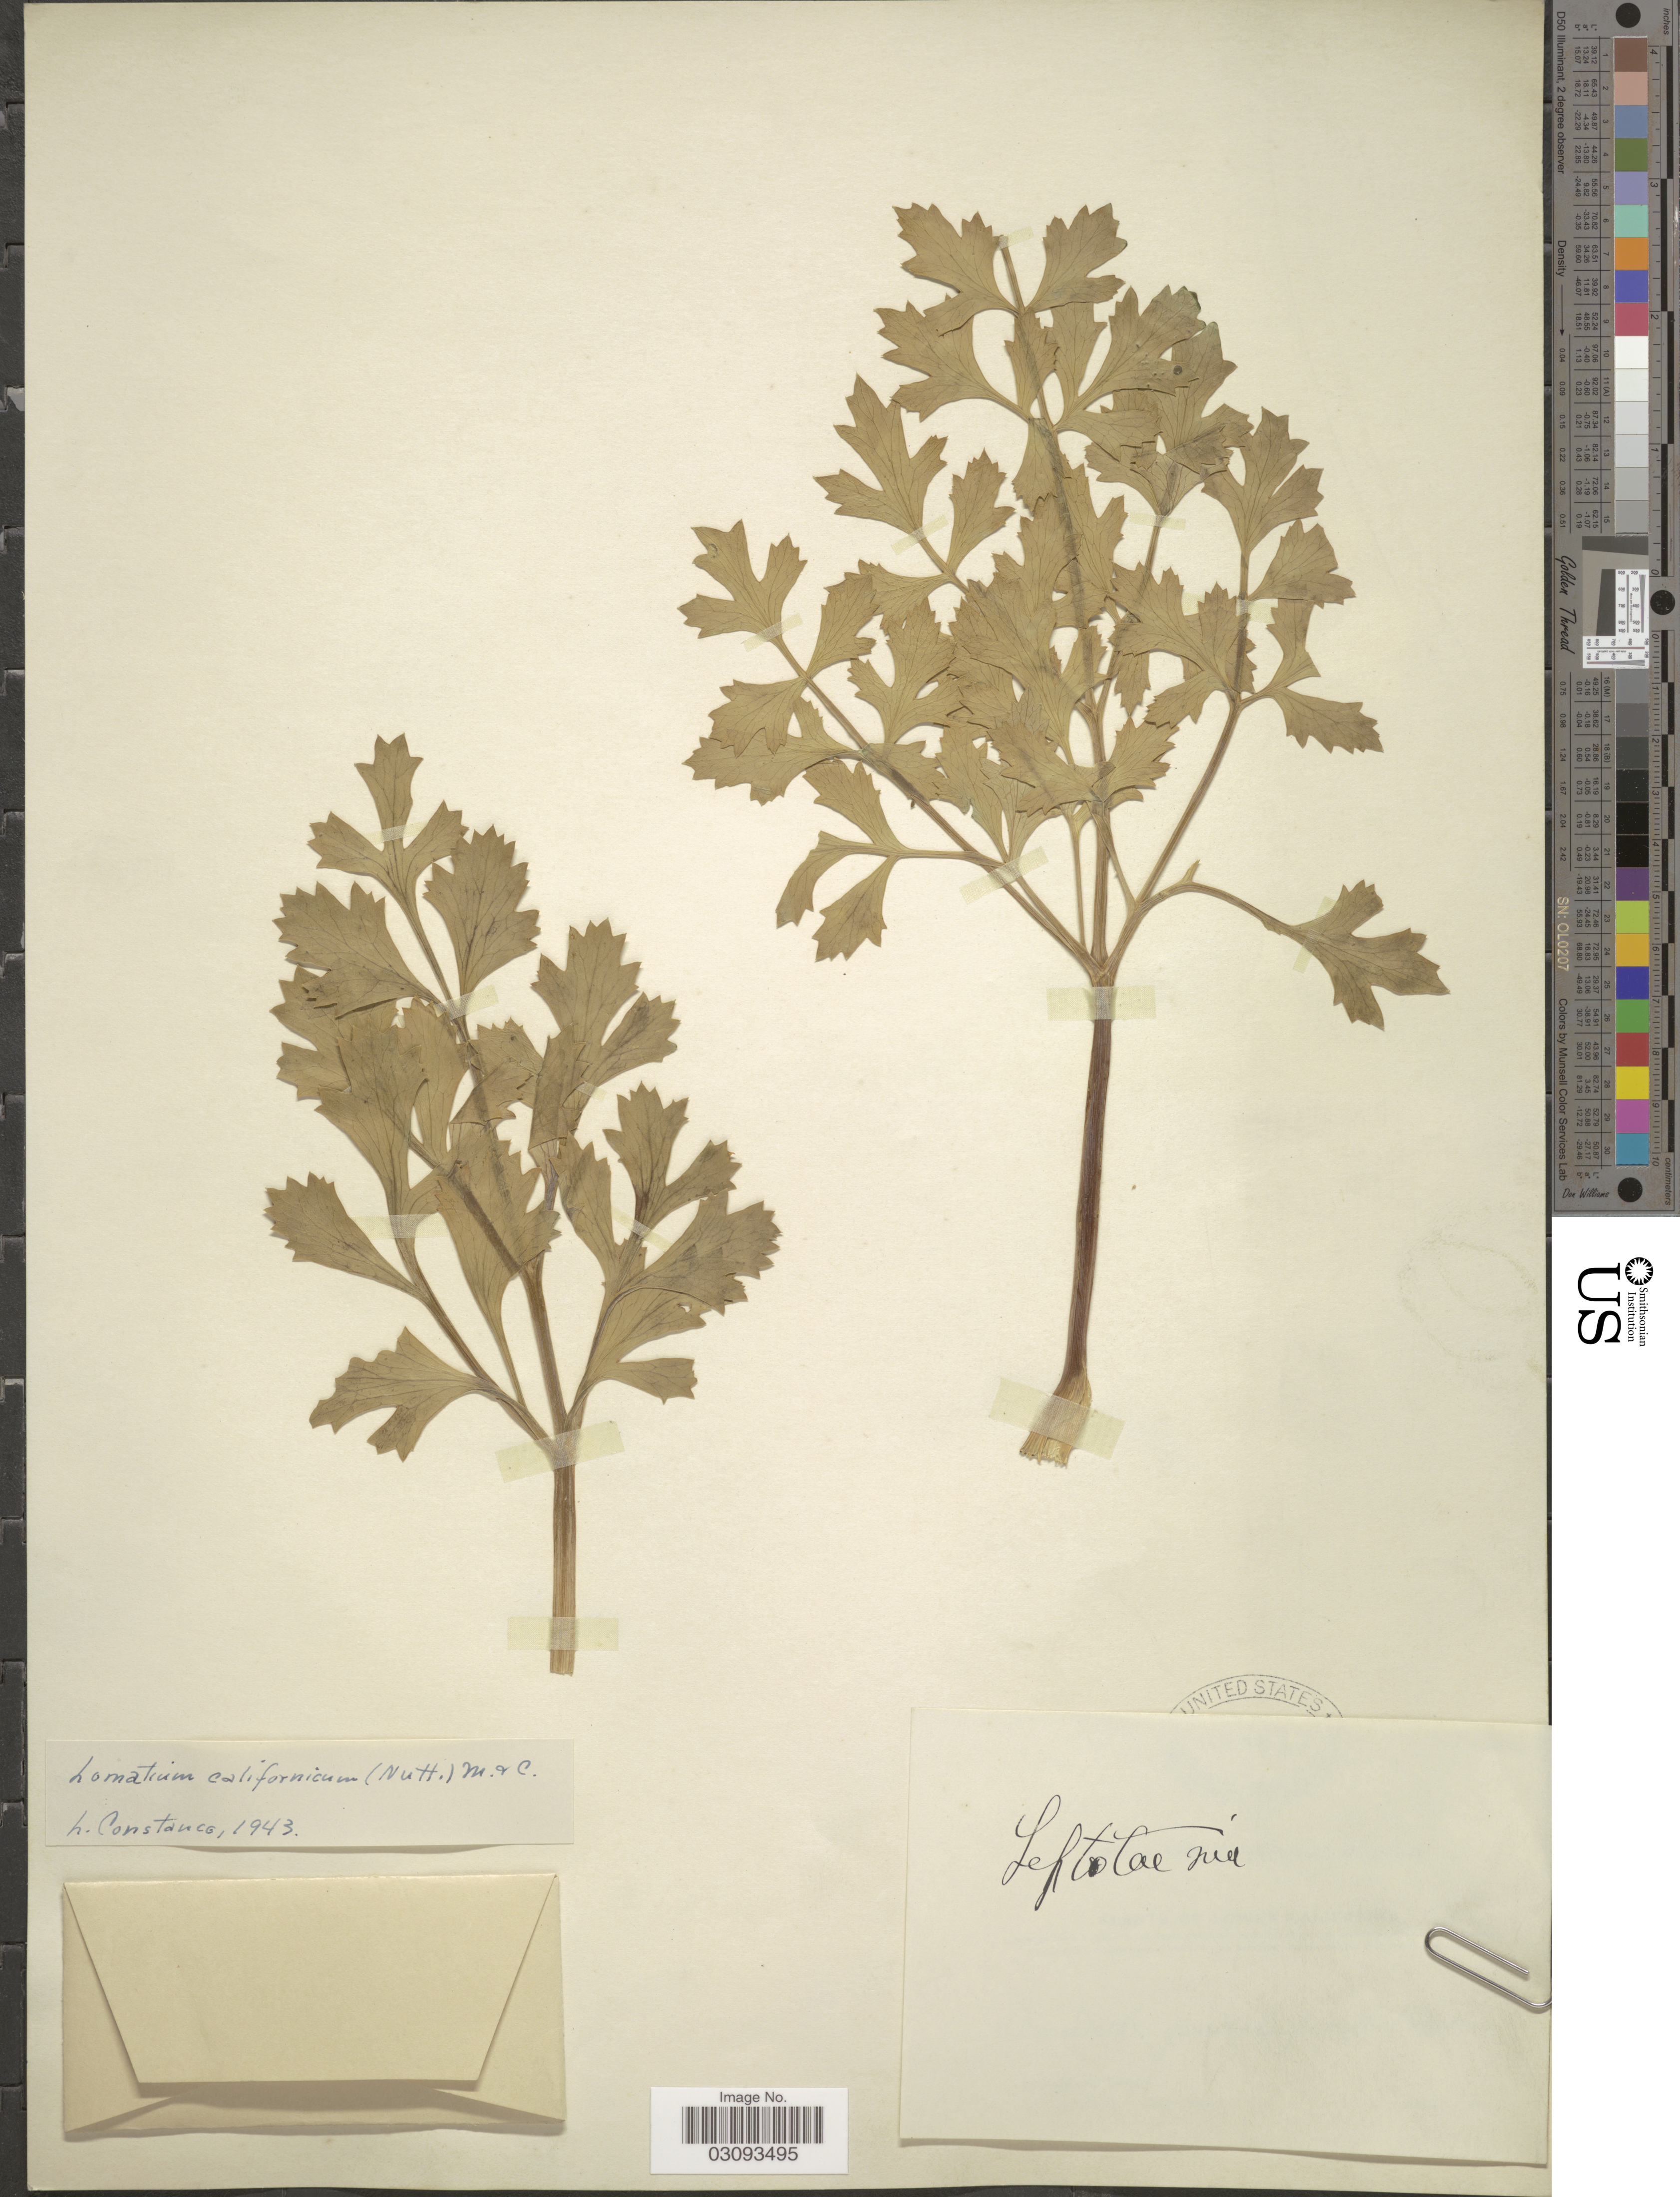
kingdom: Plantae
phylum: Tracheophyta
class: Magnoliopsida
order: Apiales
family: Apiaceae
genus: Lomatium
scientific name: Lomatium californicum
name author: (Nutt.) Mathias & Constance